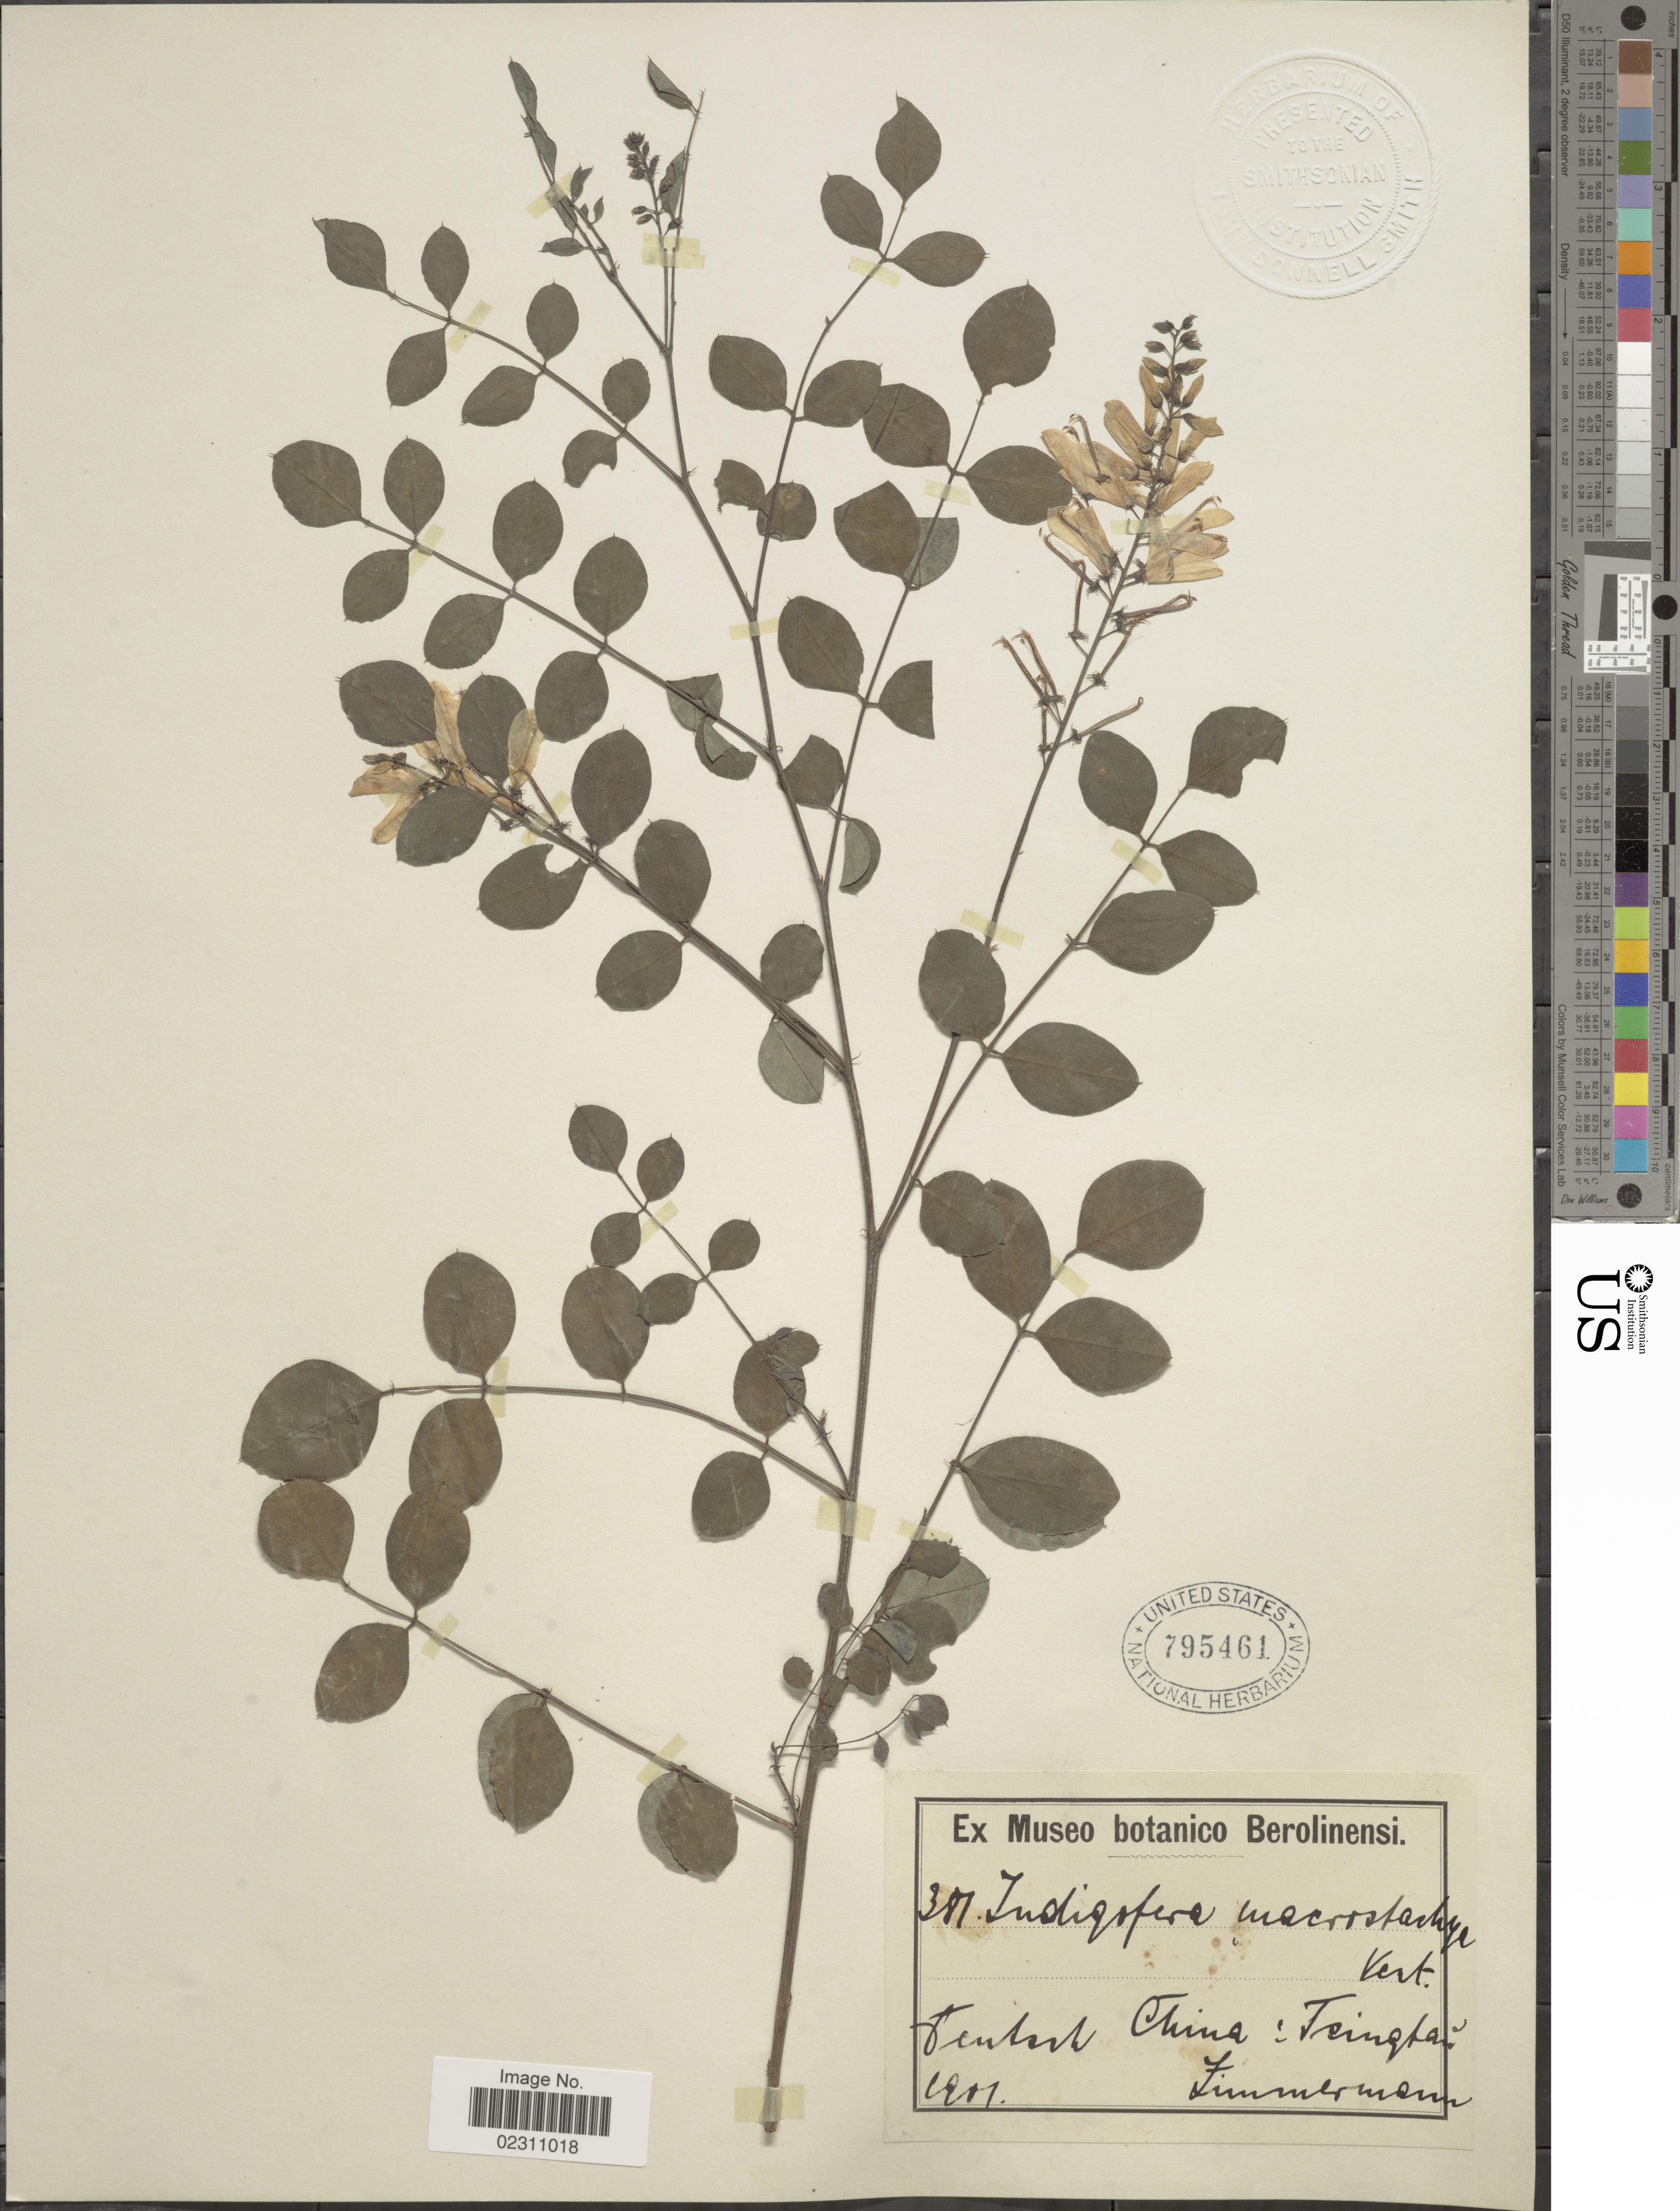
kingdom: Plantae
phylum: Tracheophyta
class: Magnoliopsida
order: Fabales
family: Fabaceae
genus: Indigofera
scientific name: Indigofera macrostachya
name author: Vent.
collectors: -. Zimmermann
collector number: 381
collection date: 1901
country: China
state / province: Qinghai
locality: Central China, Tsinghai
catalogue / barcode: US 795461